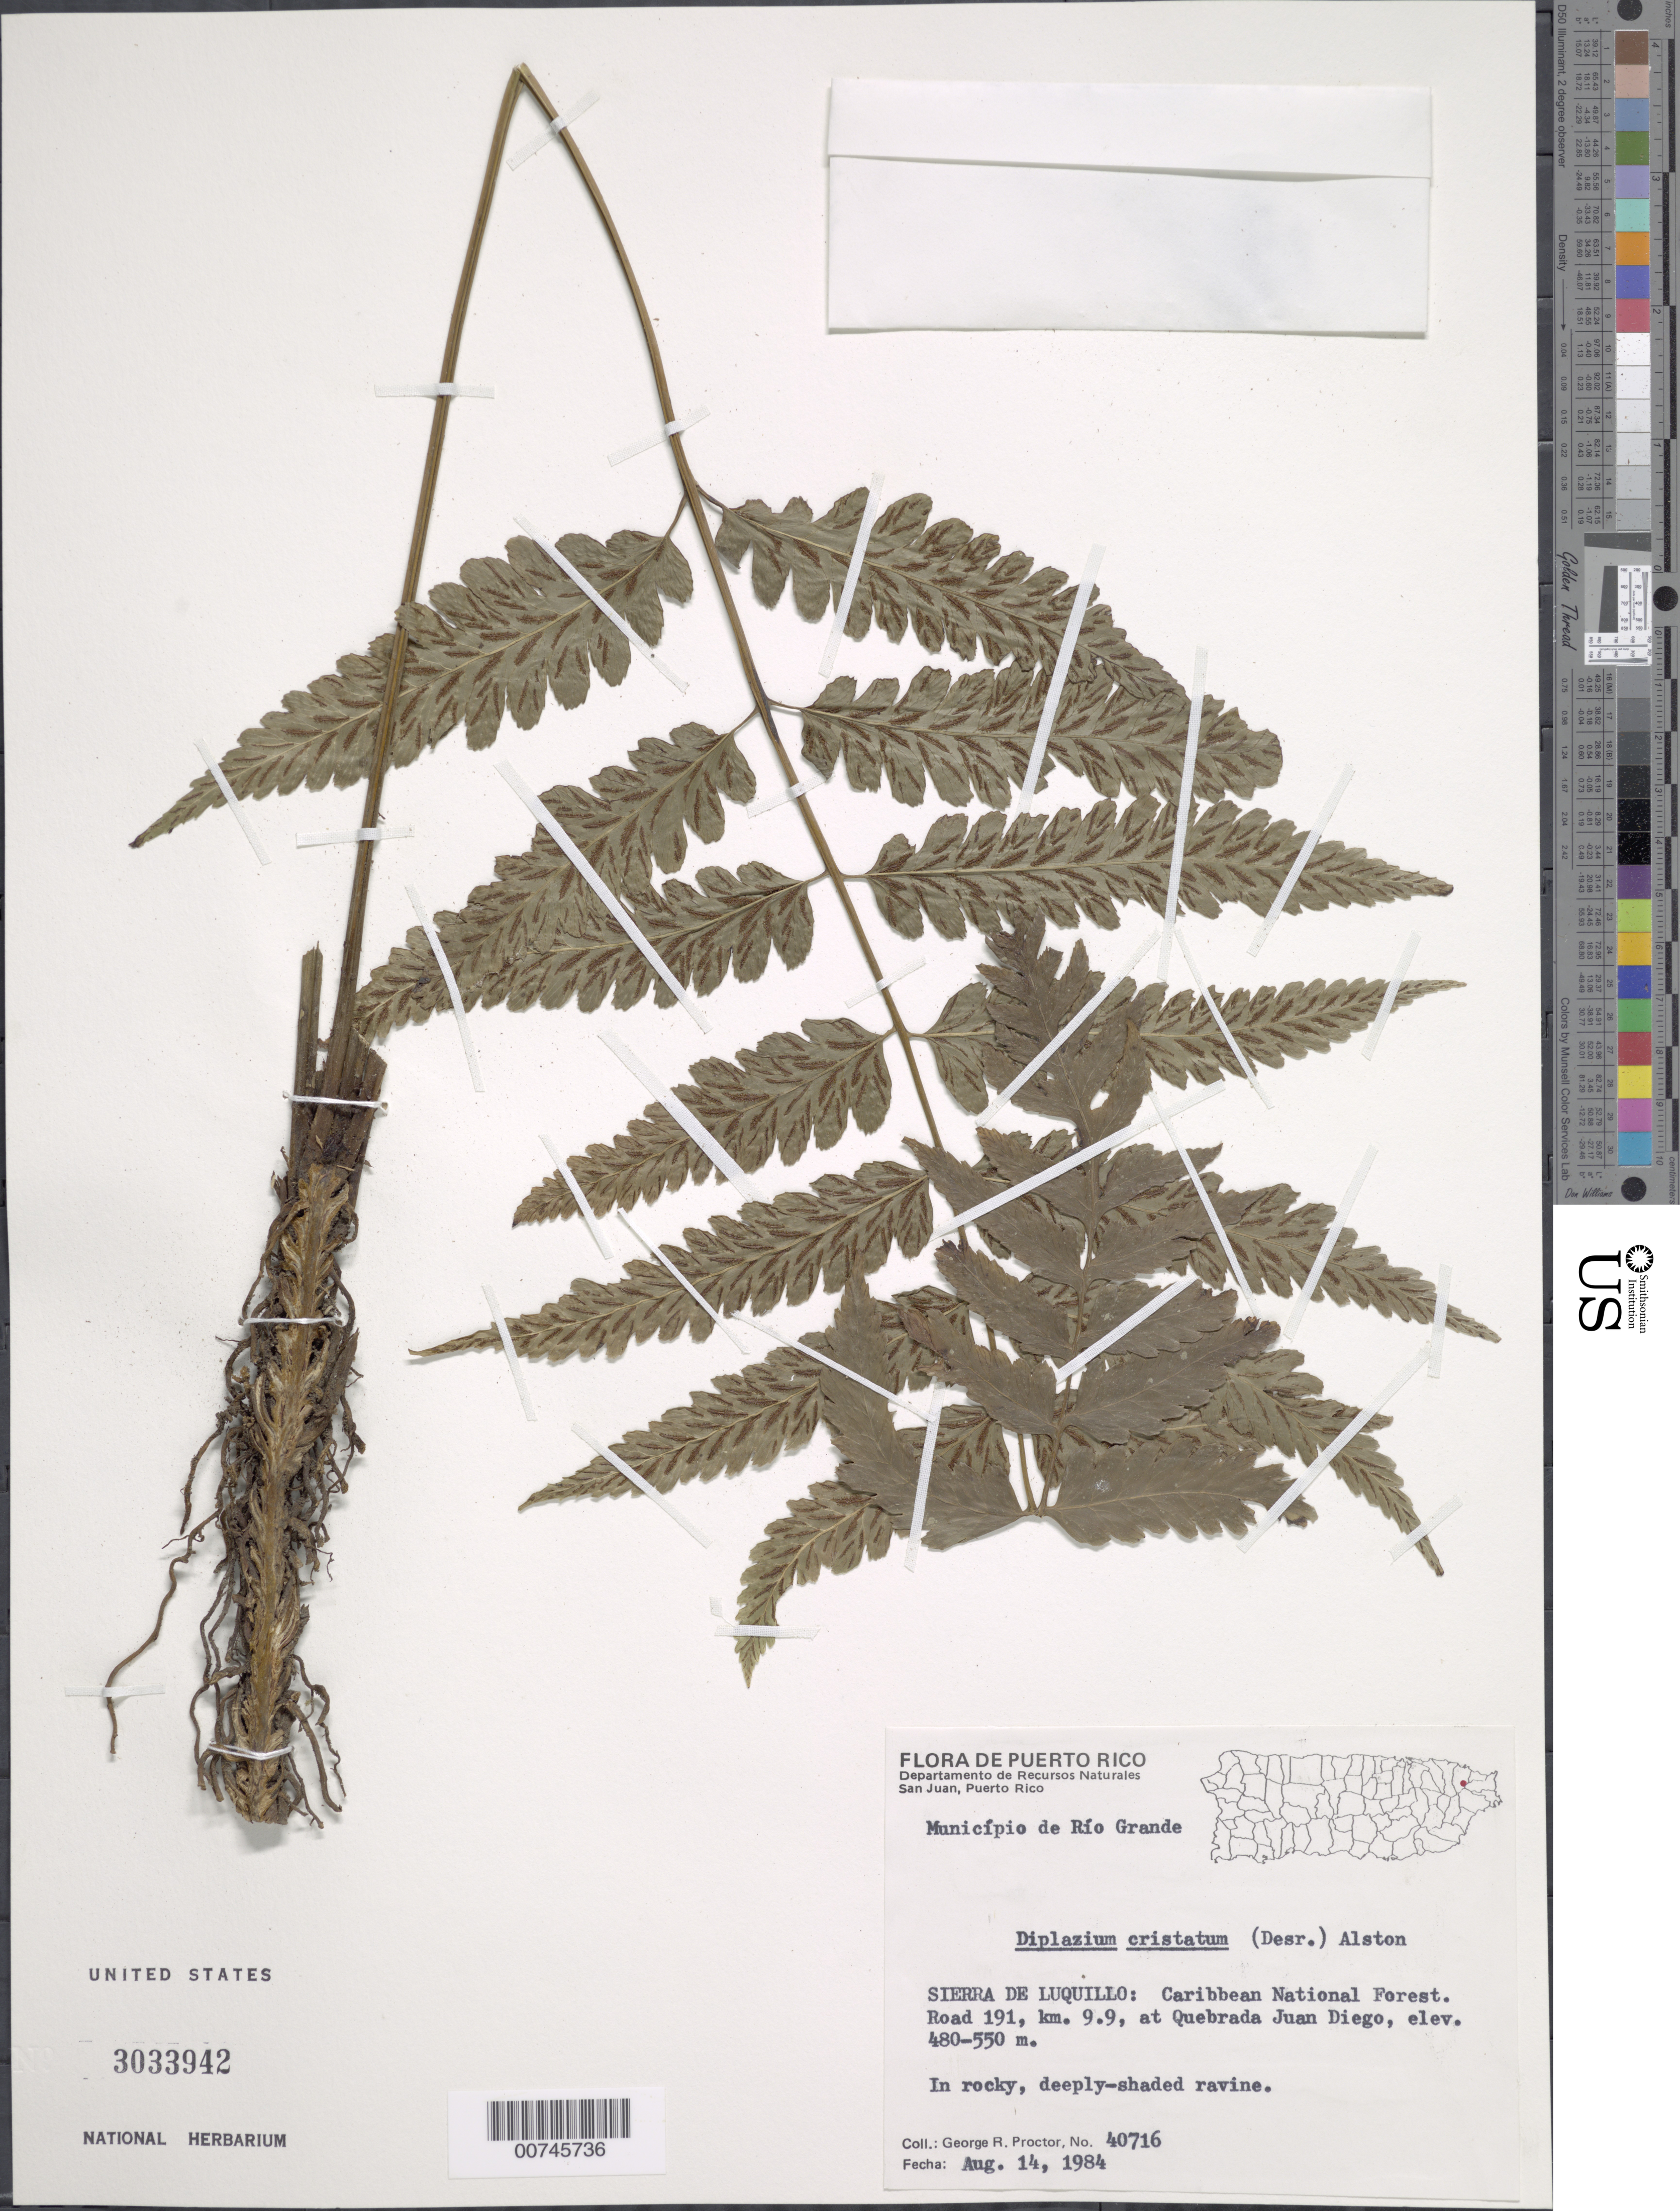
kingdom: Plantae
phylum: Tracheophyta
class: Polypodiopsida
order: Polypodiales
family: Athyriaceae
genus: Diplazium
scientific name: Diplazium cristatum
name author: (Desr.) Alston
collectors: G. R. Proctor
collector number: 40716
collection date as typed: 14 Aug 1984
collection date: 1984-08-14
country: Puerto Rico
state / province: Luquillo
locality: Sierra de Luquillo: Caribbean National Forest. Road 191, km 9.9, at Quebrada Juan Diego, Muncipio Río Grande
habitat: In rocky, deeply-shaded ravine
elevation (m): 480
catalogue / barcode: US 3033942